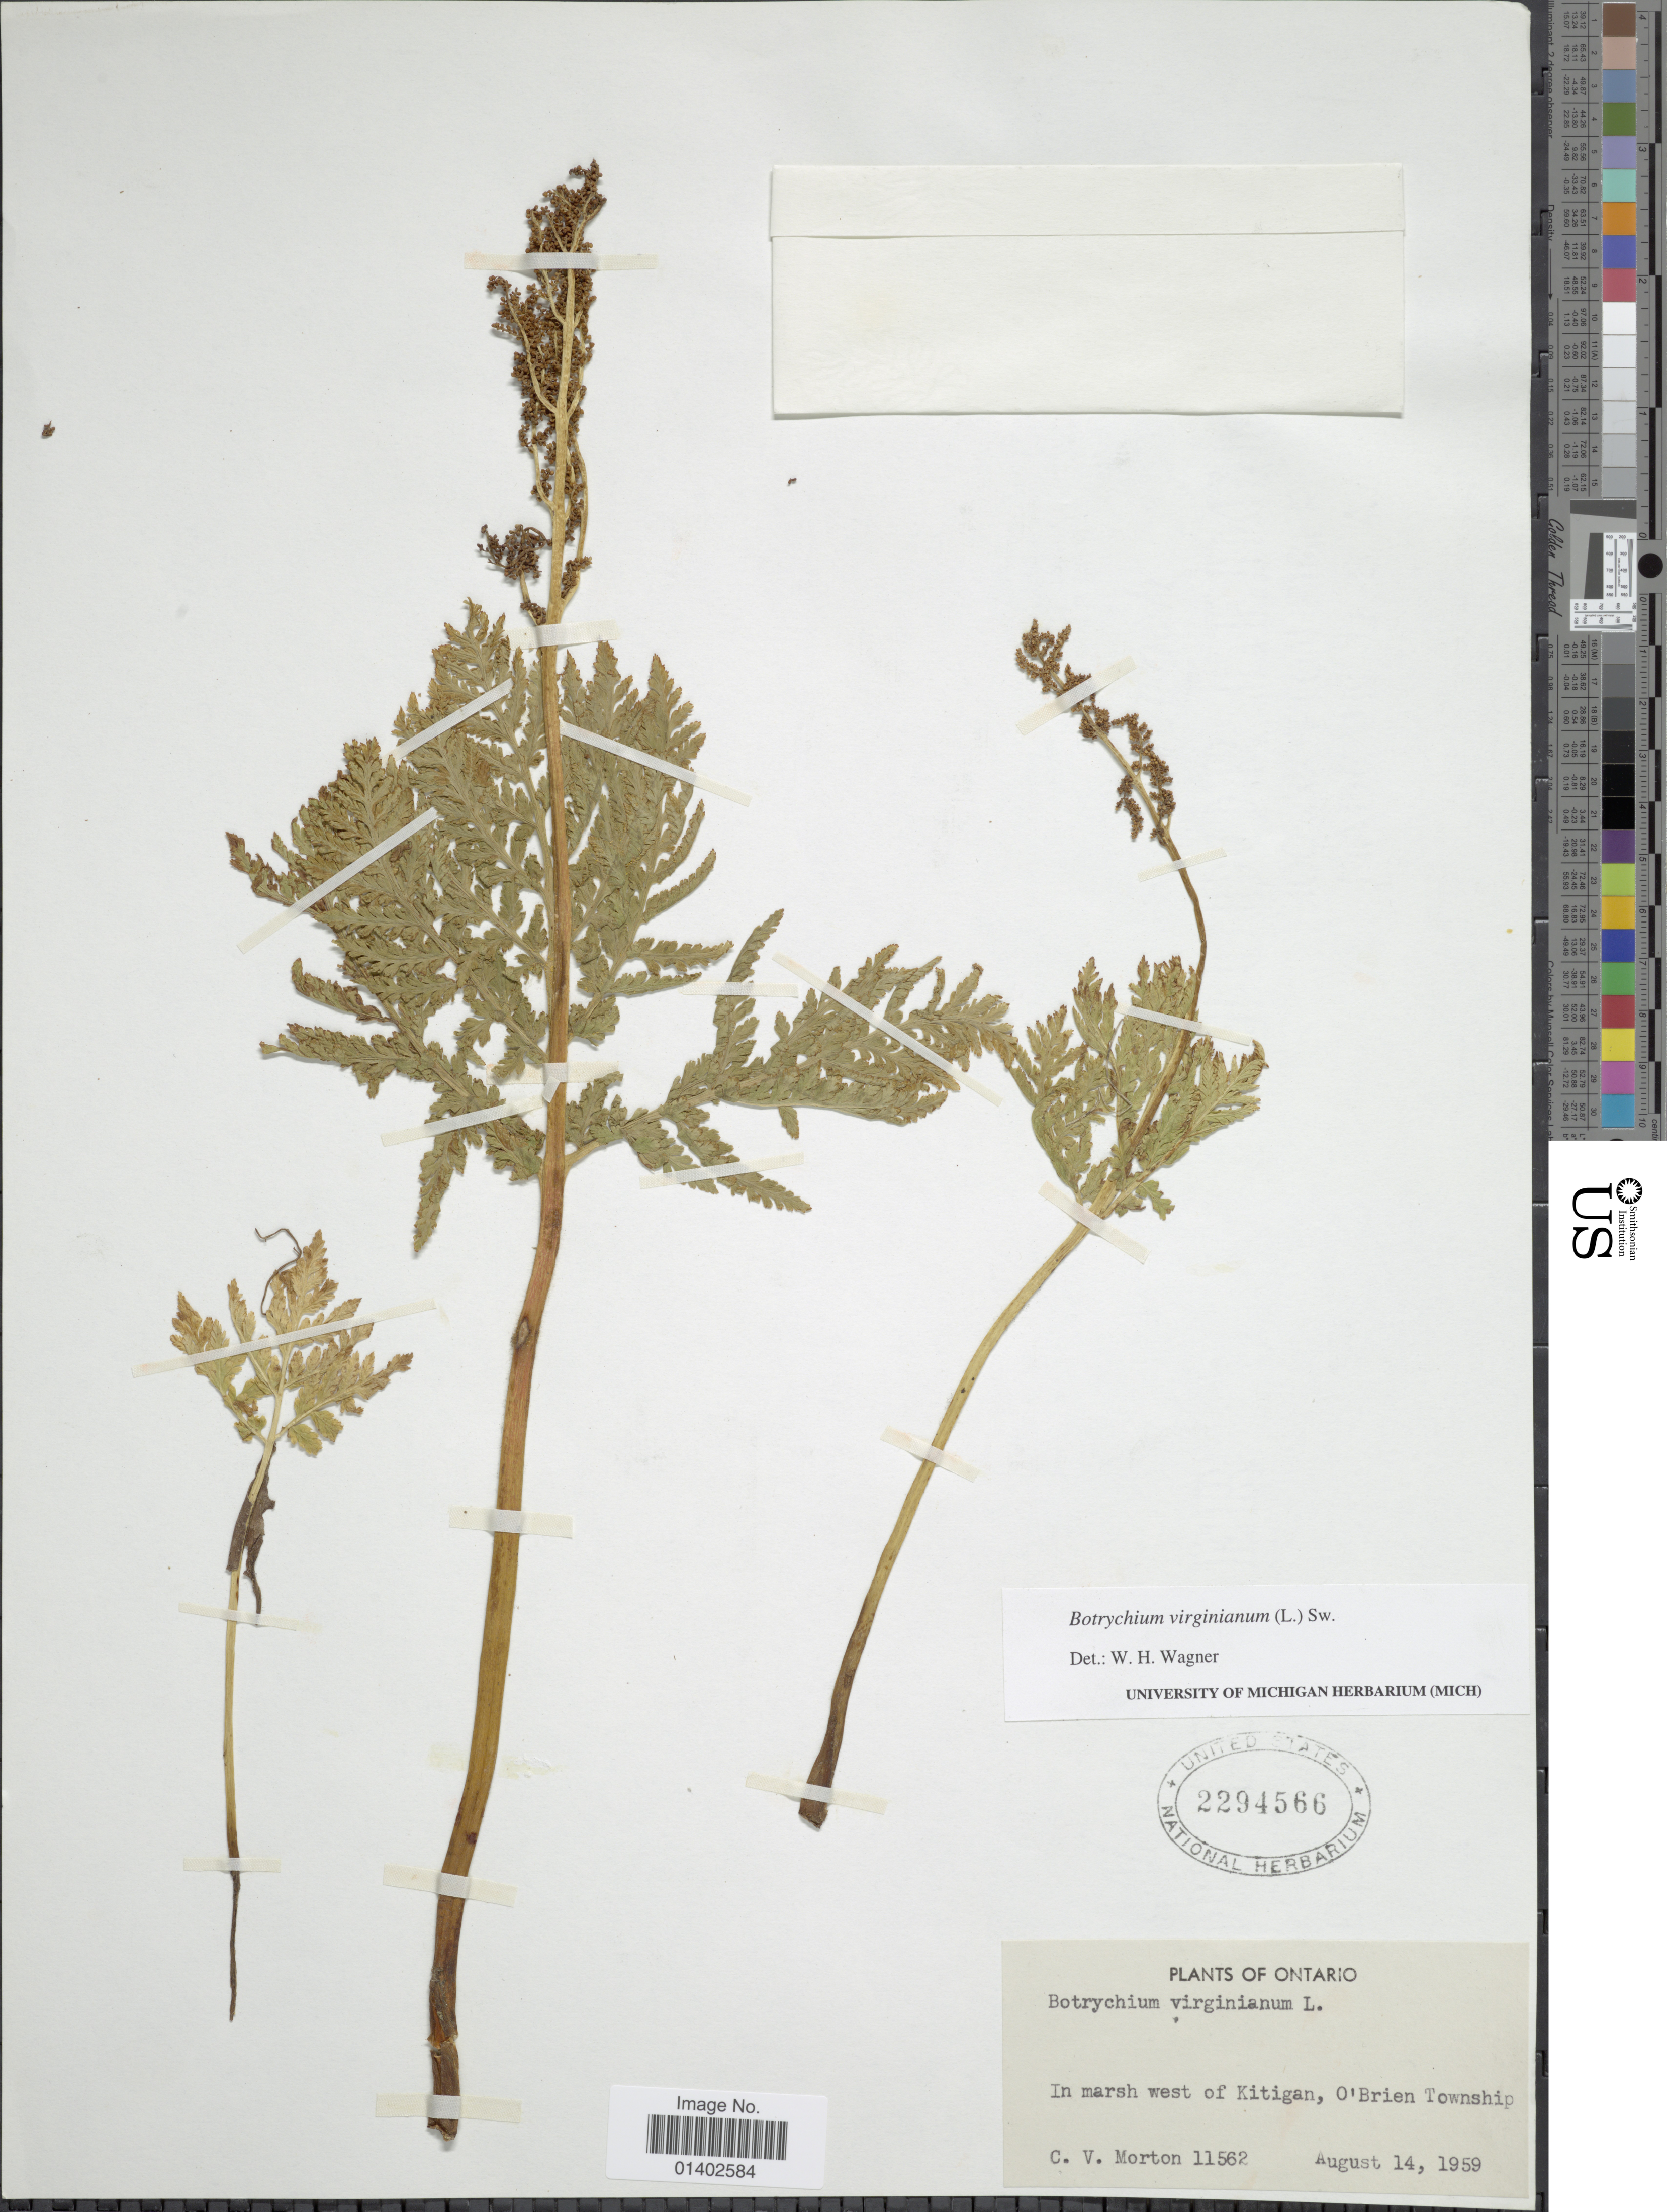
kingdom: Plantae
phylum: Tracheophyta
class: Polypodiopsida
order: Ophioglossales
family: Ophioglossaceae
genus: Botrychium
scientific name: Botrychium virginianum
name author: (L.) Sw.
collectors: C. V. Morton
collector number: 11562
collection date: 1959-08-14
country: Canada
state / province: Ontario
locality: In nmarsh west of Kitigan, O'Brien Township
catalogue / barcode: US 2294566